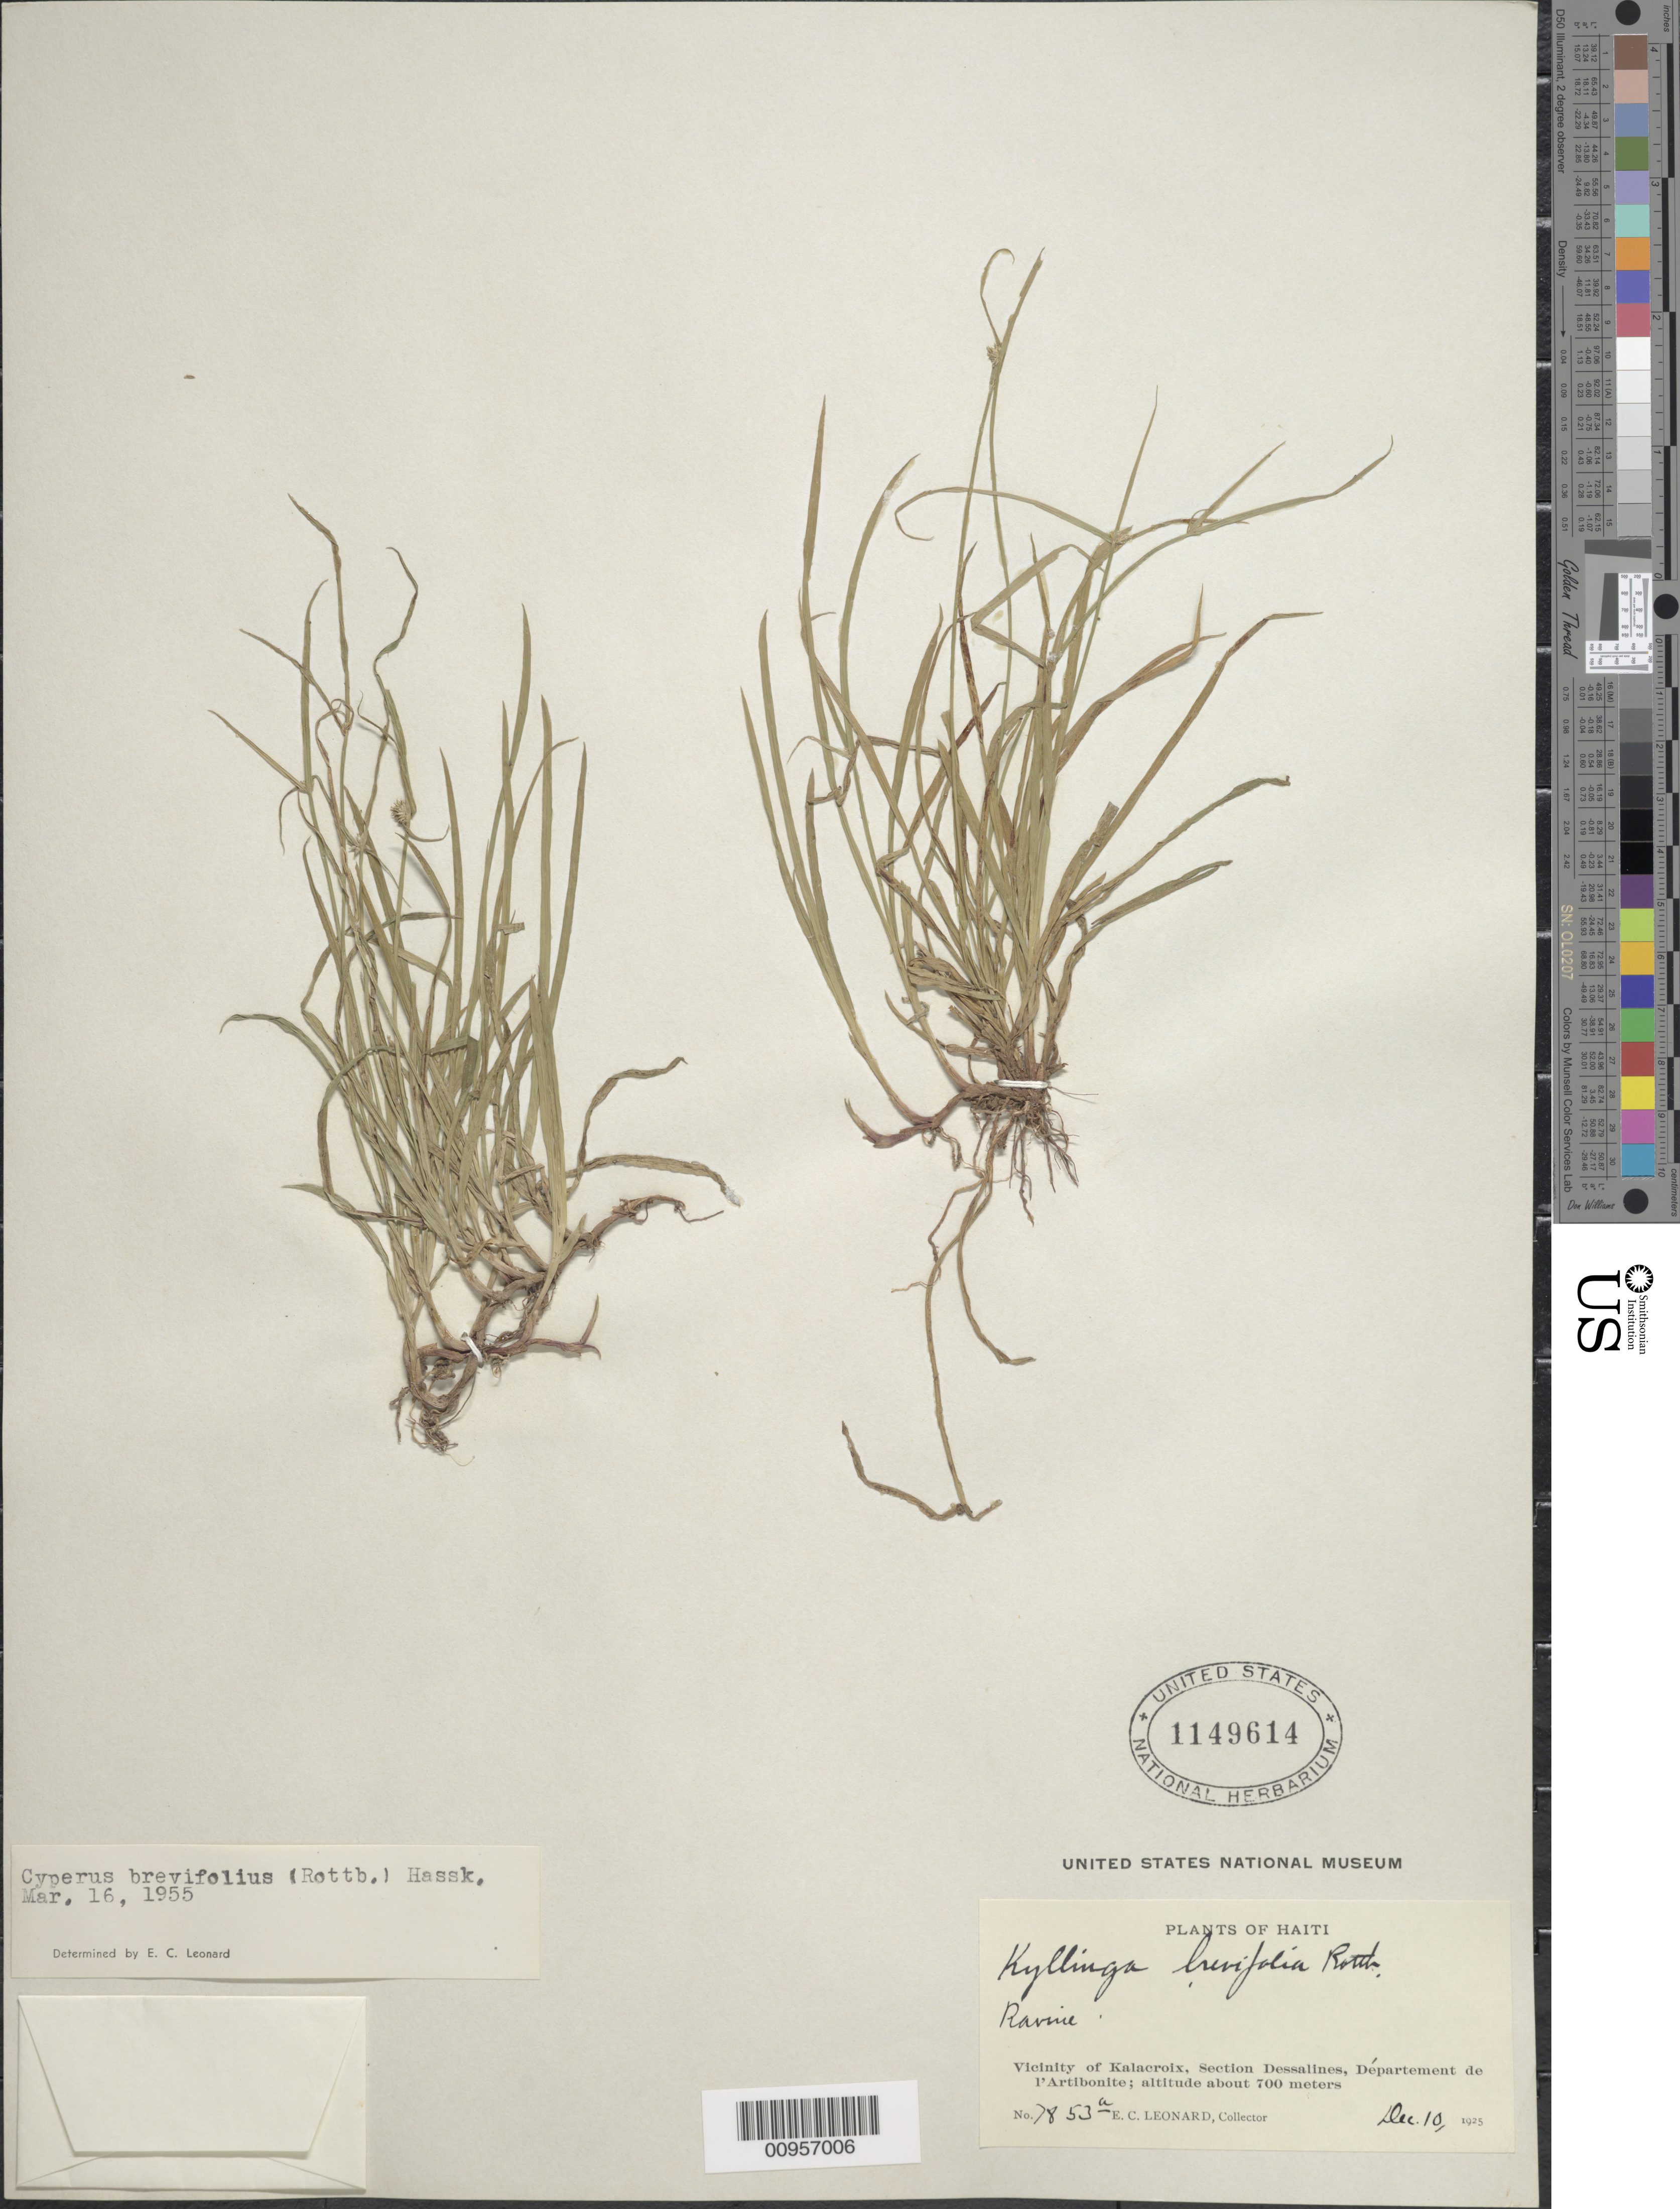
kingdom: Plantae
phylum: Tracheophyta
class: Liliopsida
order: Poales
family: Cyperaceae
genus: Cyperus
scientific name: Cyperus brevifolius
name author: (Rottb.) Hassk.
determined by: Strong, M. T., (US), Smithsonian Institution - National Museum of Natural History (UNITED STATES)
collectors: E. C. Leonard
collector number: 7853A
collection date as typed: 10 Dec 1925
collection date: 1925-12-10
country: Haiti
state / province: Artibonite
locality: Vicinity of Kalacroix, Section Dessalines, ravine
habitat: Ravine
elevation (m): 700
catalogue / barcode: US 1149614